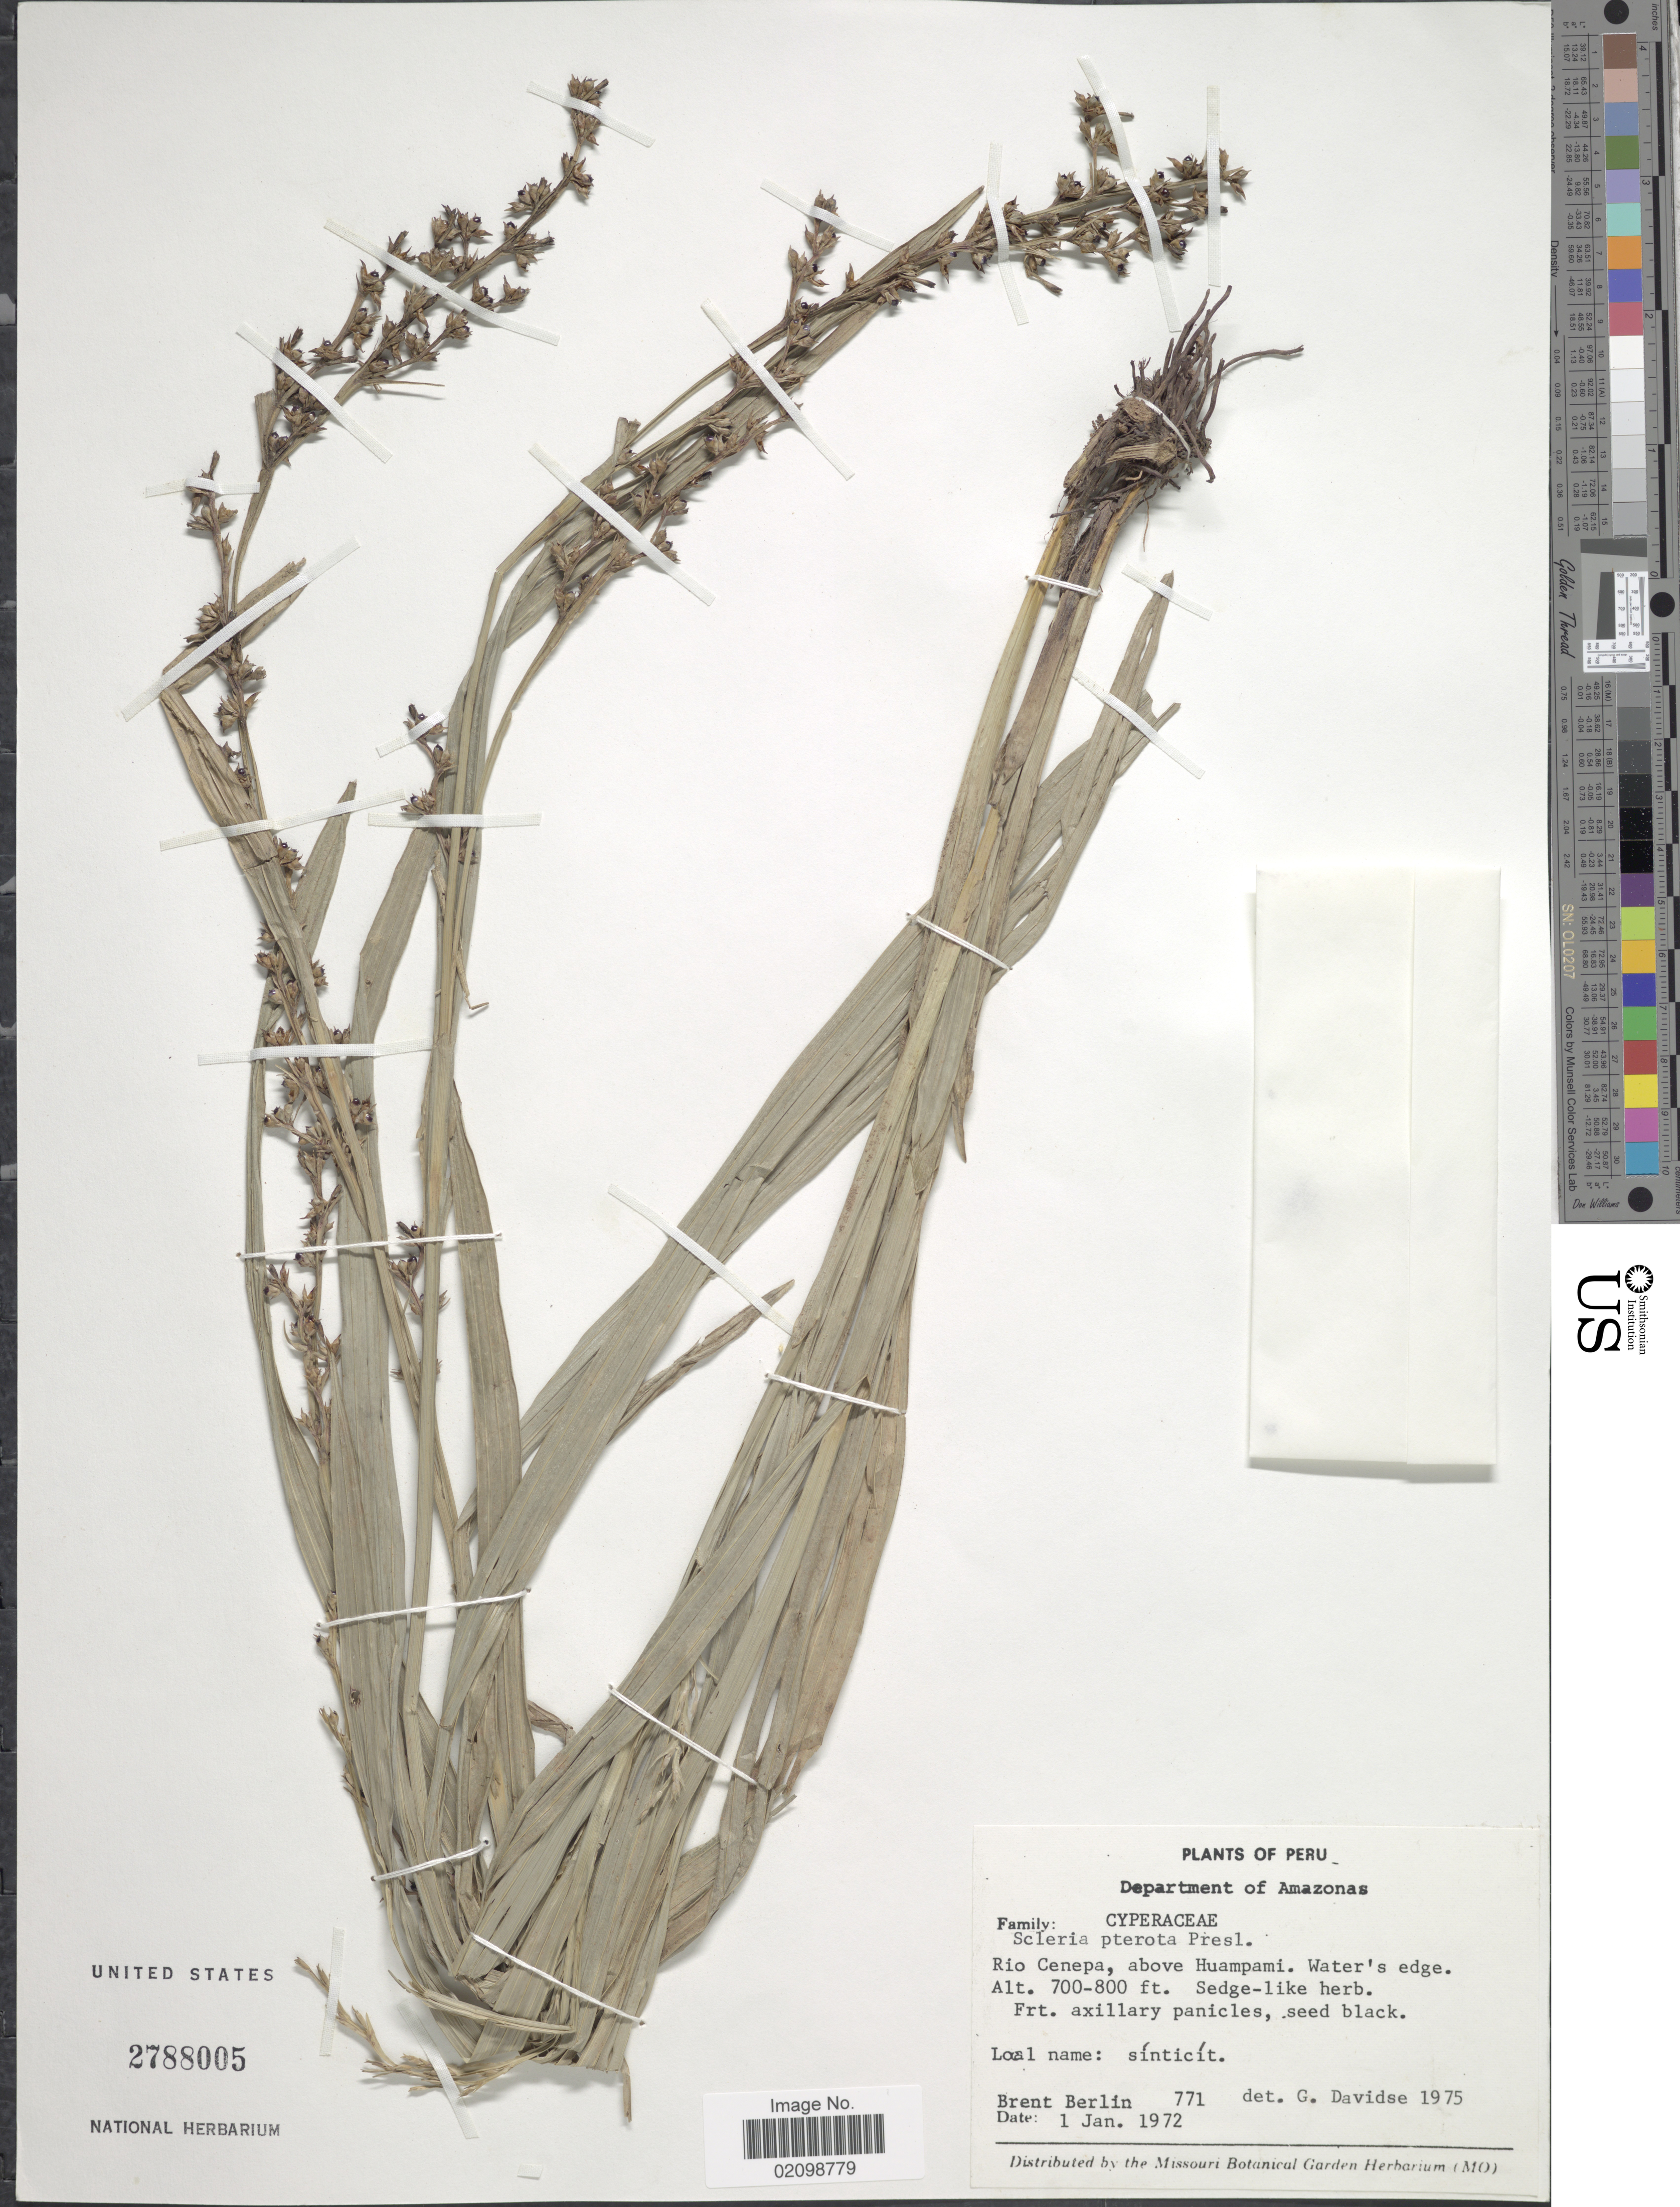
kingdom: Plantae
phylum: Tracheophyta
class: Liliopsida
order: Poales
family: Cyperaceae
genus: Scleria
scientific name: Scleria gaertneri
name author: Raddi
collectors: B. Berlin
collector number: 771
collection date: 1972-01-01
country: Peru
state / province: Amazonas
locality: Department of Amazonas, Rio Cenepa, above Huampami, Water's edge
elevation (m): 213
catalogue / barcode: US 2788005